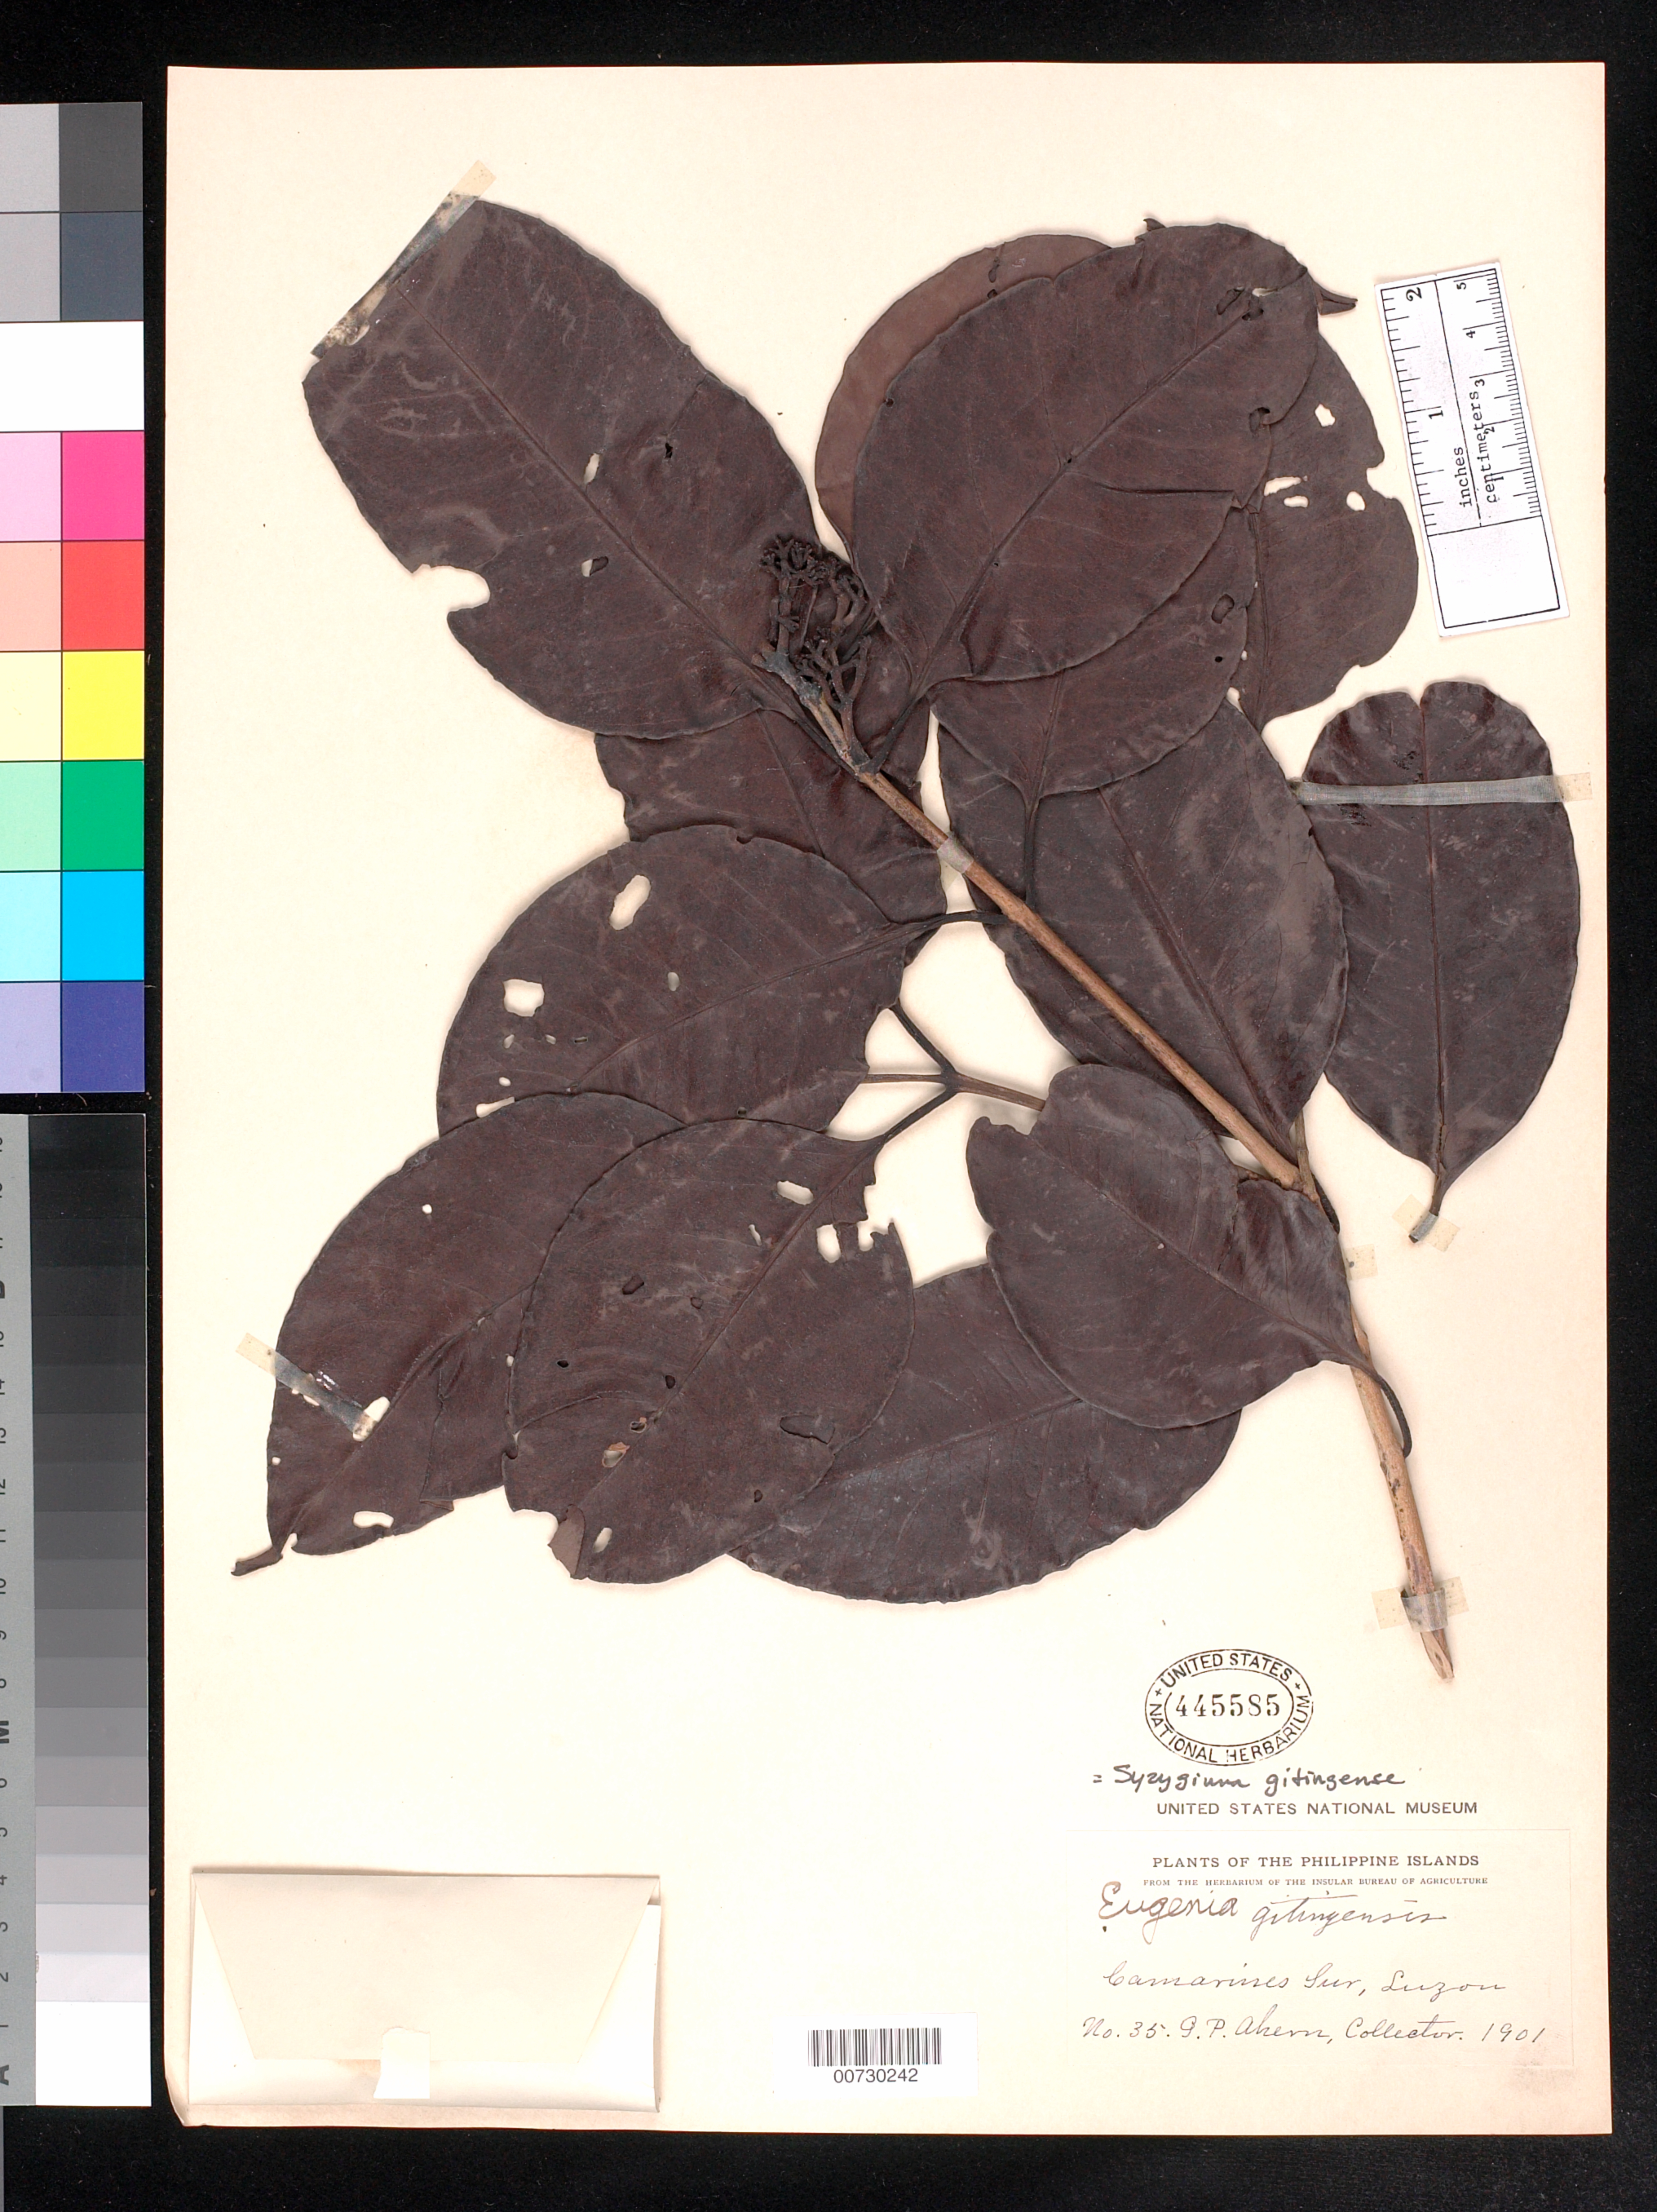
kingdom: Plantae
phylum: Tracheophyta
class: Magnoliopsida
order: Myrtales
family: Myrtaceae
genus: Syzygium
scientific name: Syzygium gitigense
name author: (Elmer) Merr.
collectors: G. Ahern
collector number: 35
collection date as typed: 1901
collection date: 1901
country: Philippines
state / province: Bicol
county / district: Camarines Sur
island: Luzon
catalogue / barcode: US 445585